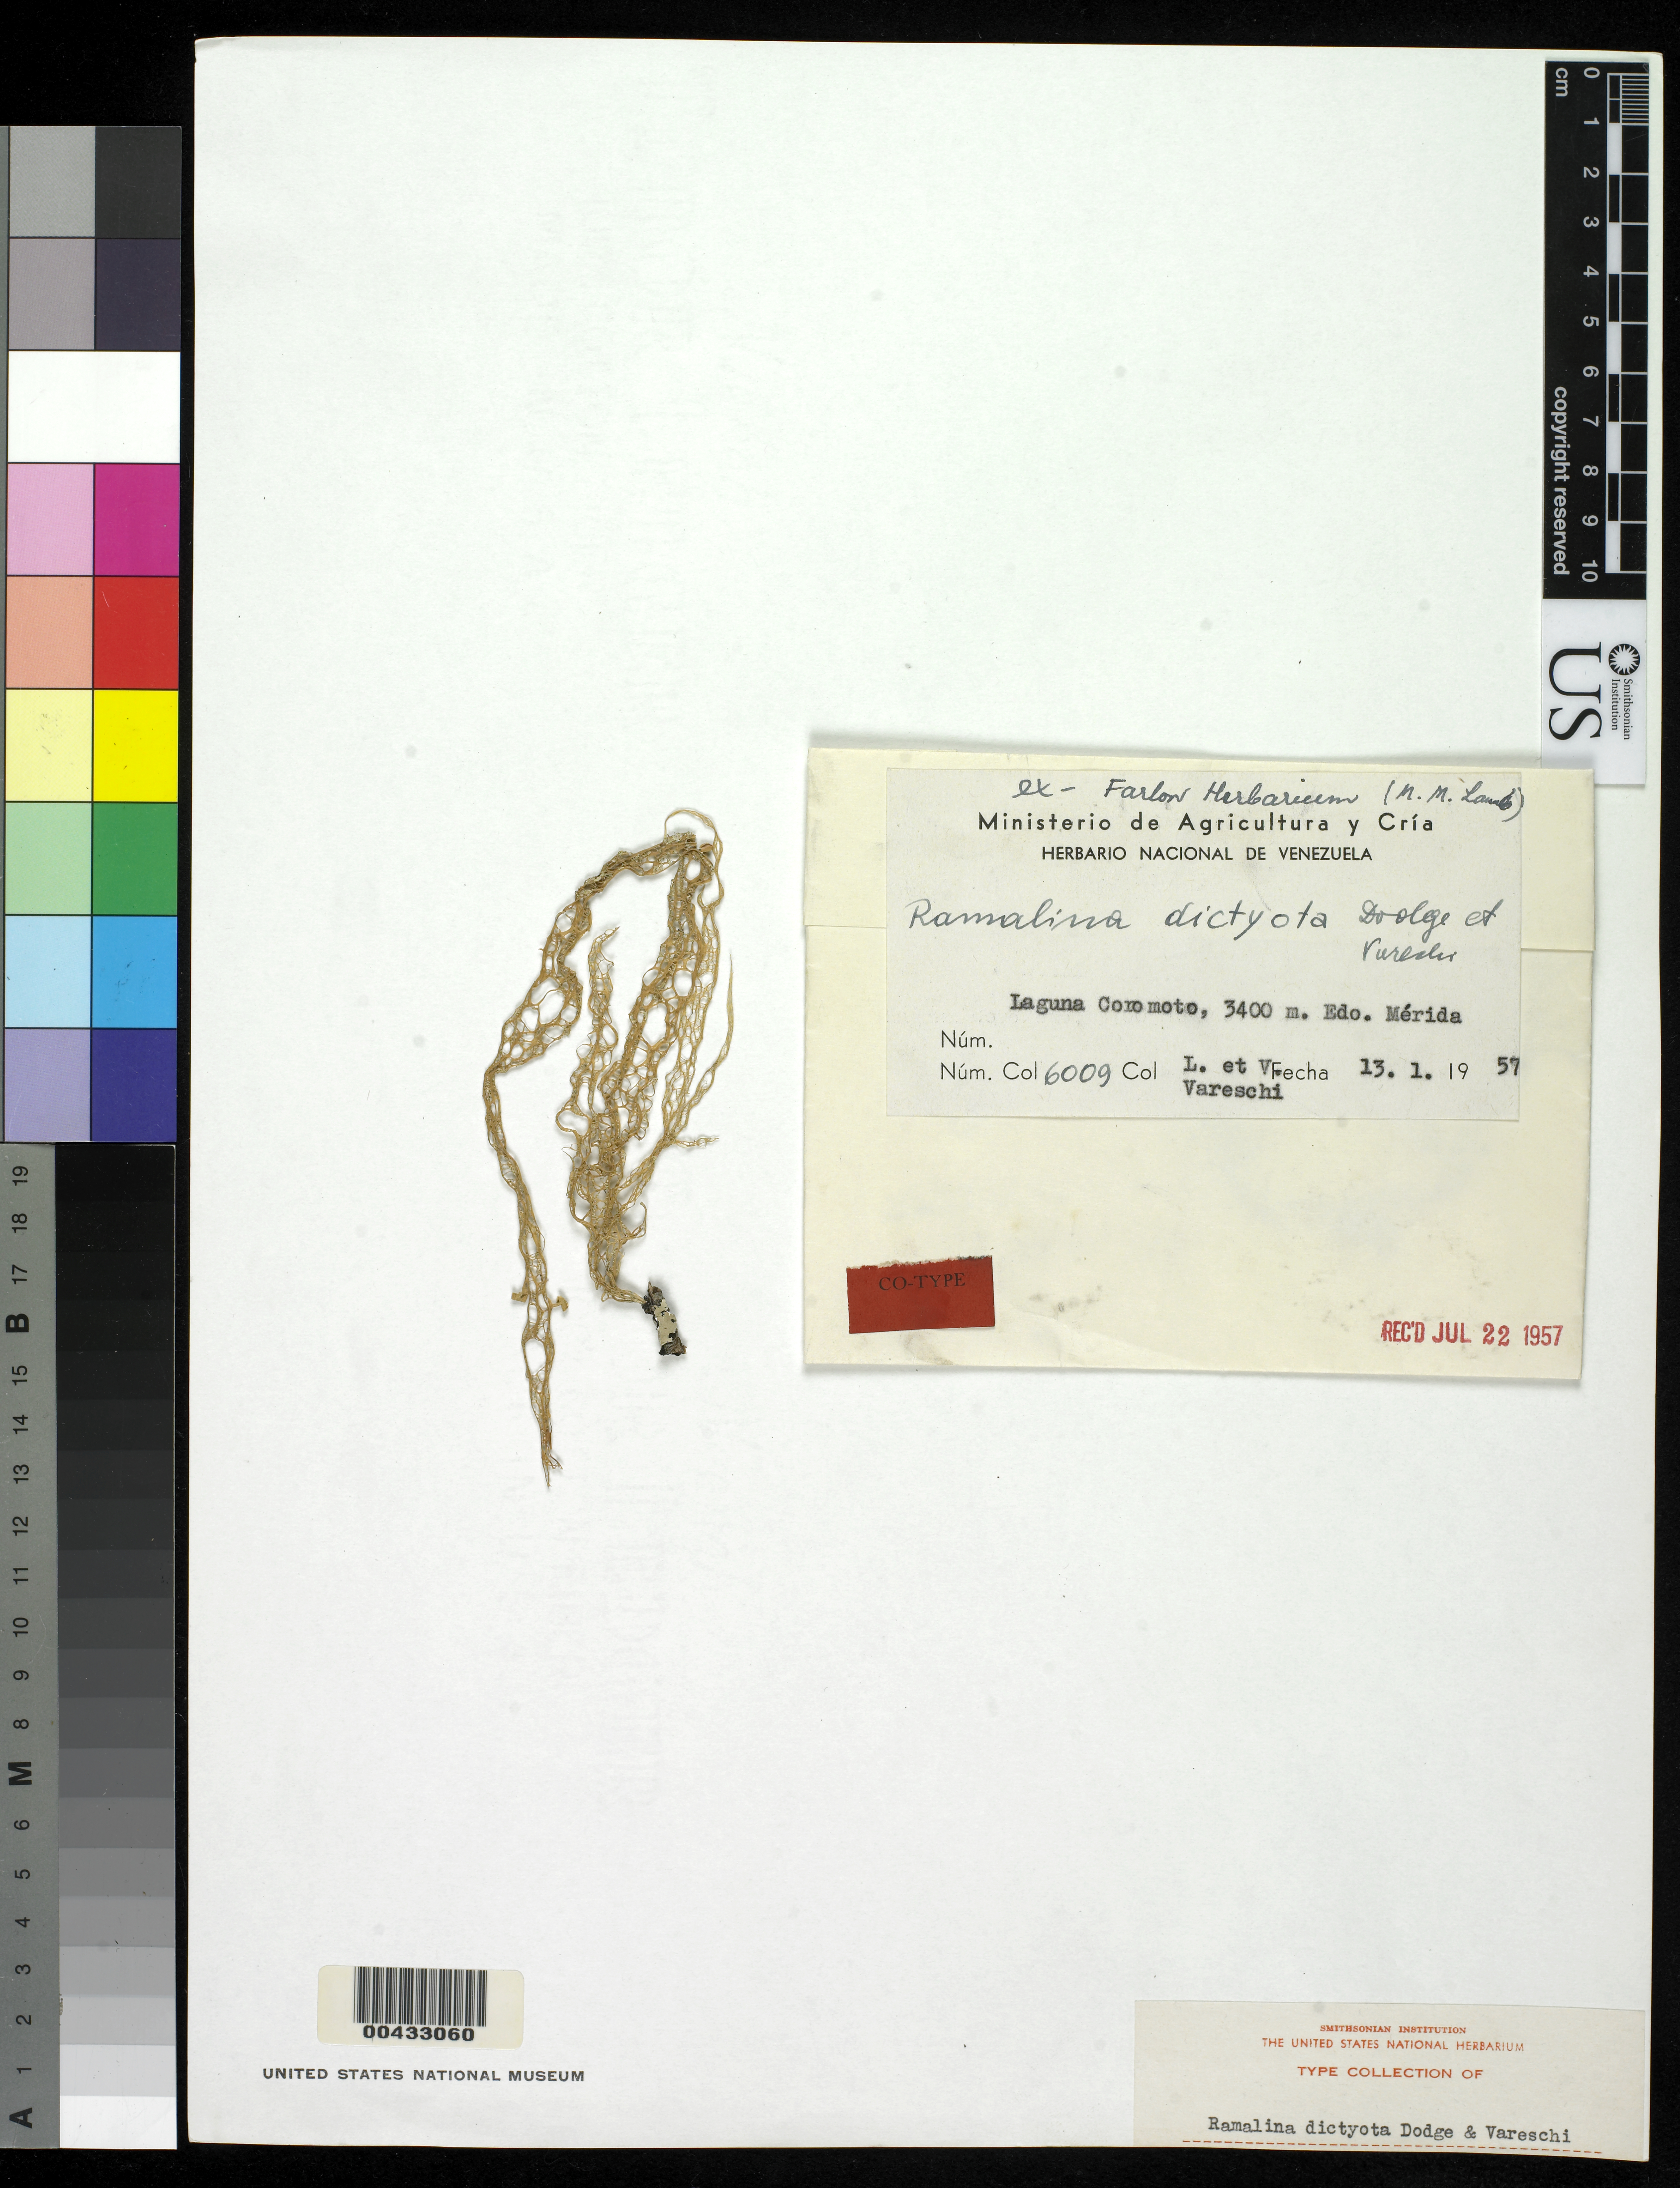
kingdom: Fungi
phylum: Ascomycota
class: Lecanoromycetes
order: Lecanorales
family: Ramalinaceae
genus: Ramalina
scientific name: Ramalina dictyota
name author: C.W. Dodge & Vareschi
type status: Type Collection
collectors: L. Vareschi & V. Vareschi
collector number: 6009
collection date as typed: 13 Jan 1957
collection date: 1957-01-13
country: Venezuela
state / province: Mérida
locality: Laguna Coromoto.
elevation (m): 3400